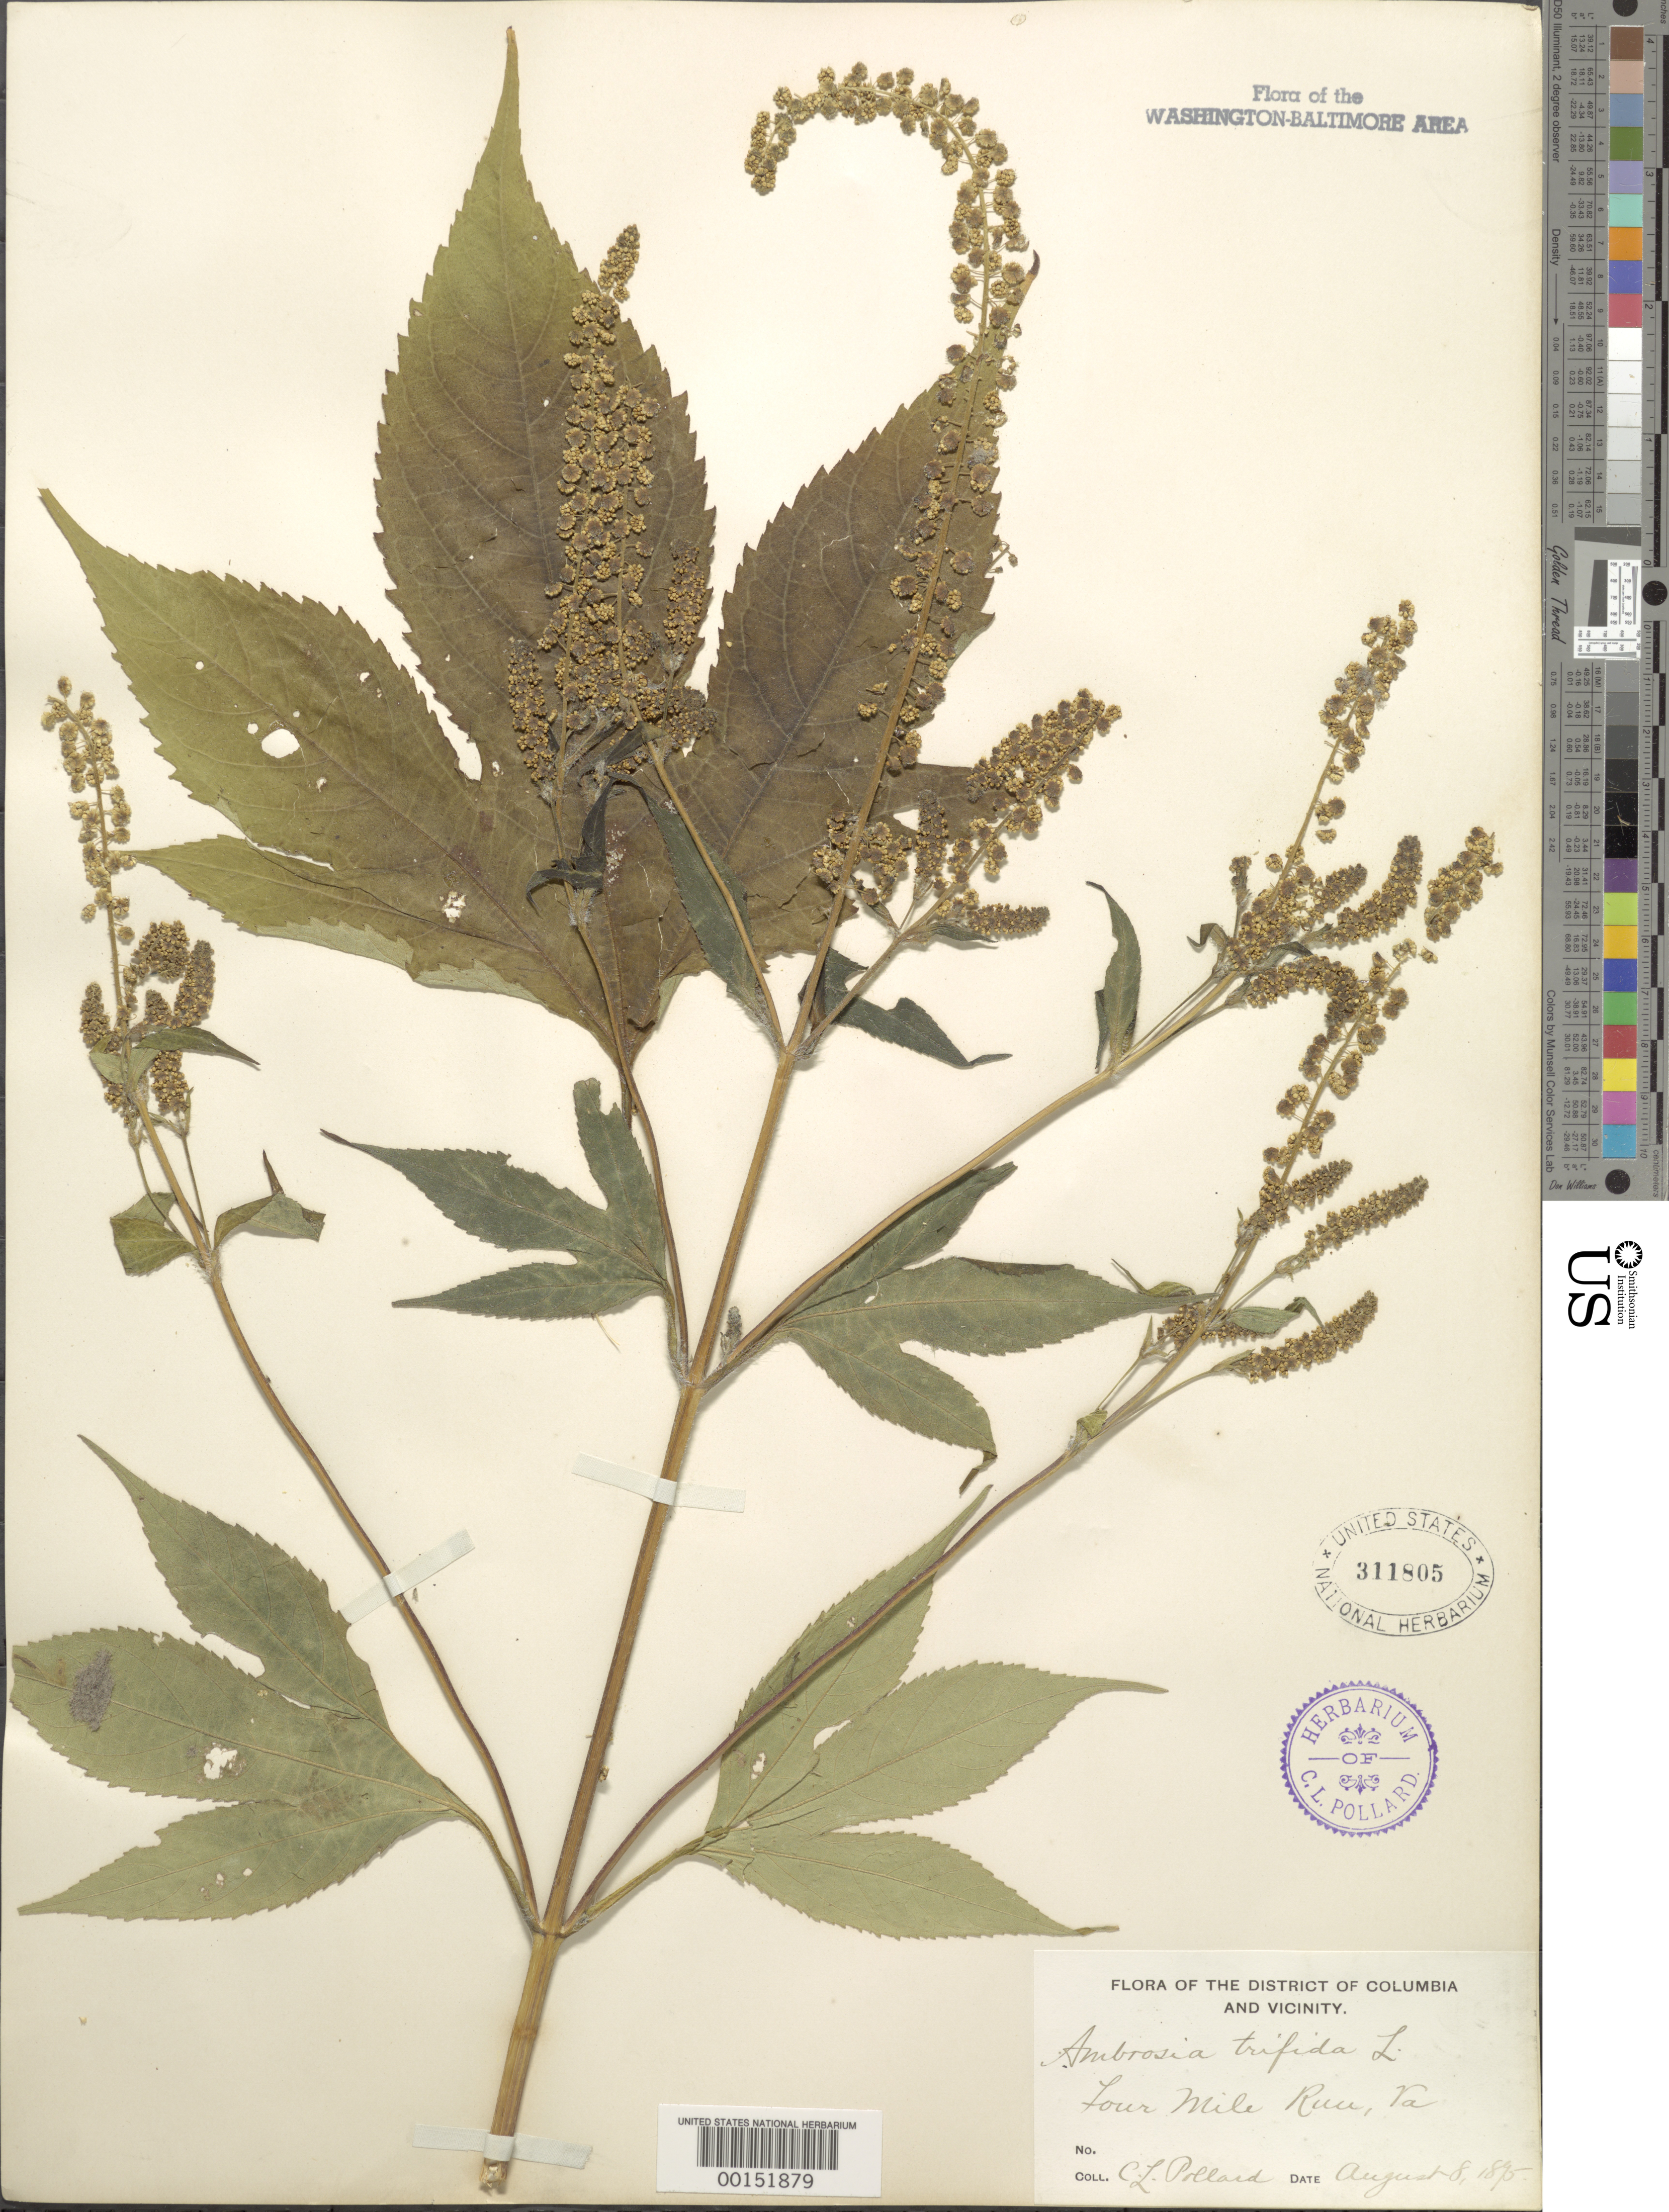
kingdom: Plantae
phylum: Tracheophyta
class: Magnoliopsida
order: Asterales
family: Asteraceae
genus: Ambrosia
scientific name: Ambrosia trifida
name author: L.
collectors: C. L. Pollard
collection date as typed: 08 Aug 1895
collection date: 1895-08-08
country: United States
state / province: Virginia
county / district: Fairfax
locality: Four Mile Run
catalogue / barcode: US 311805